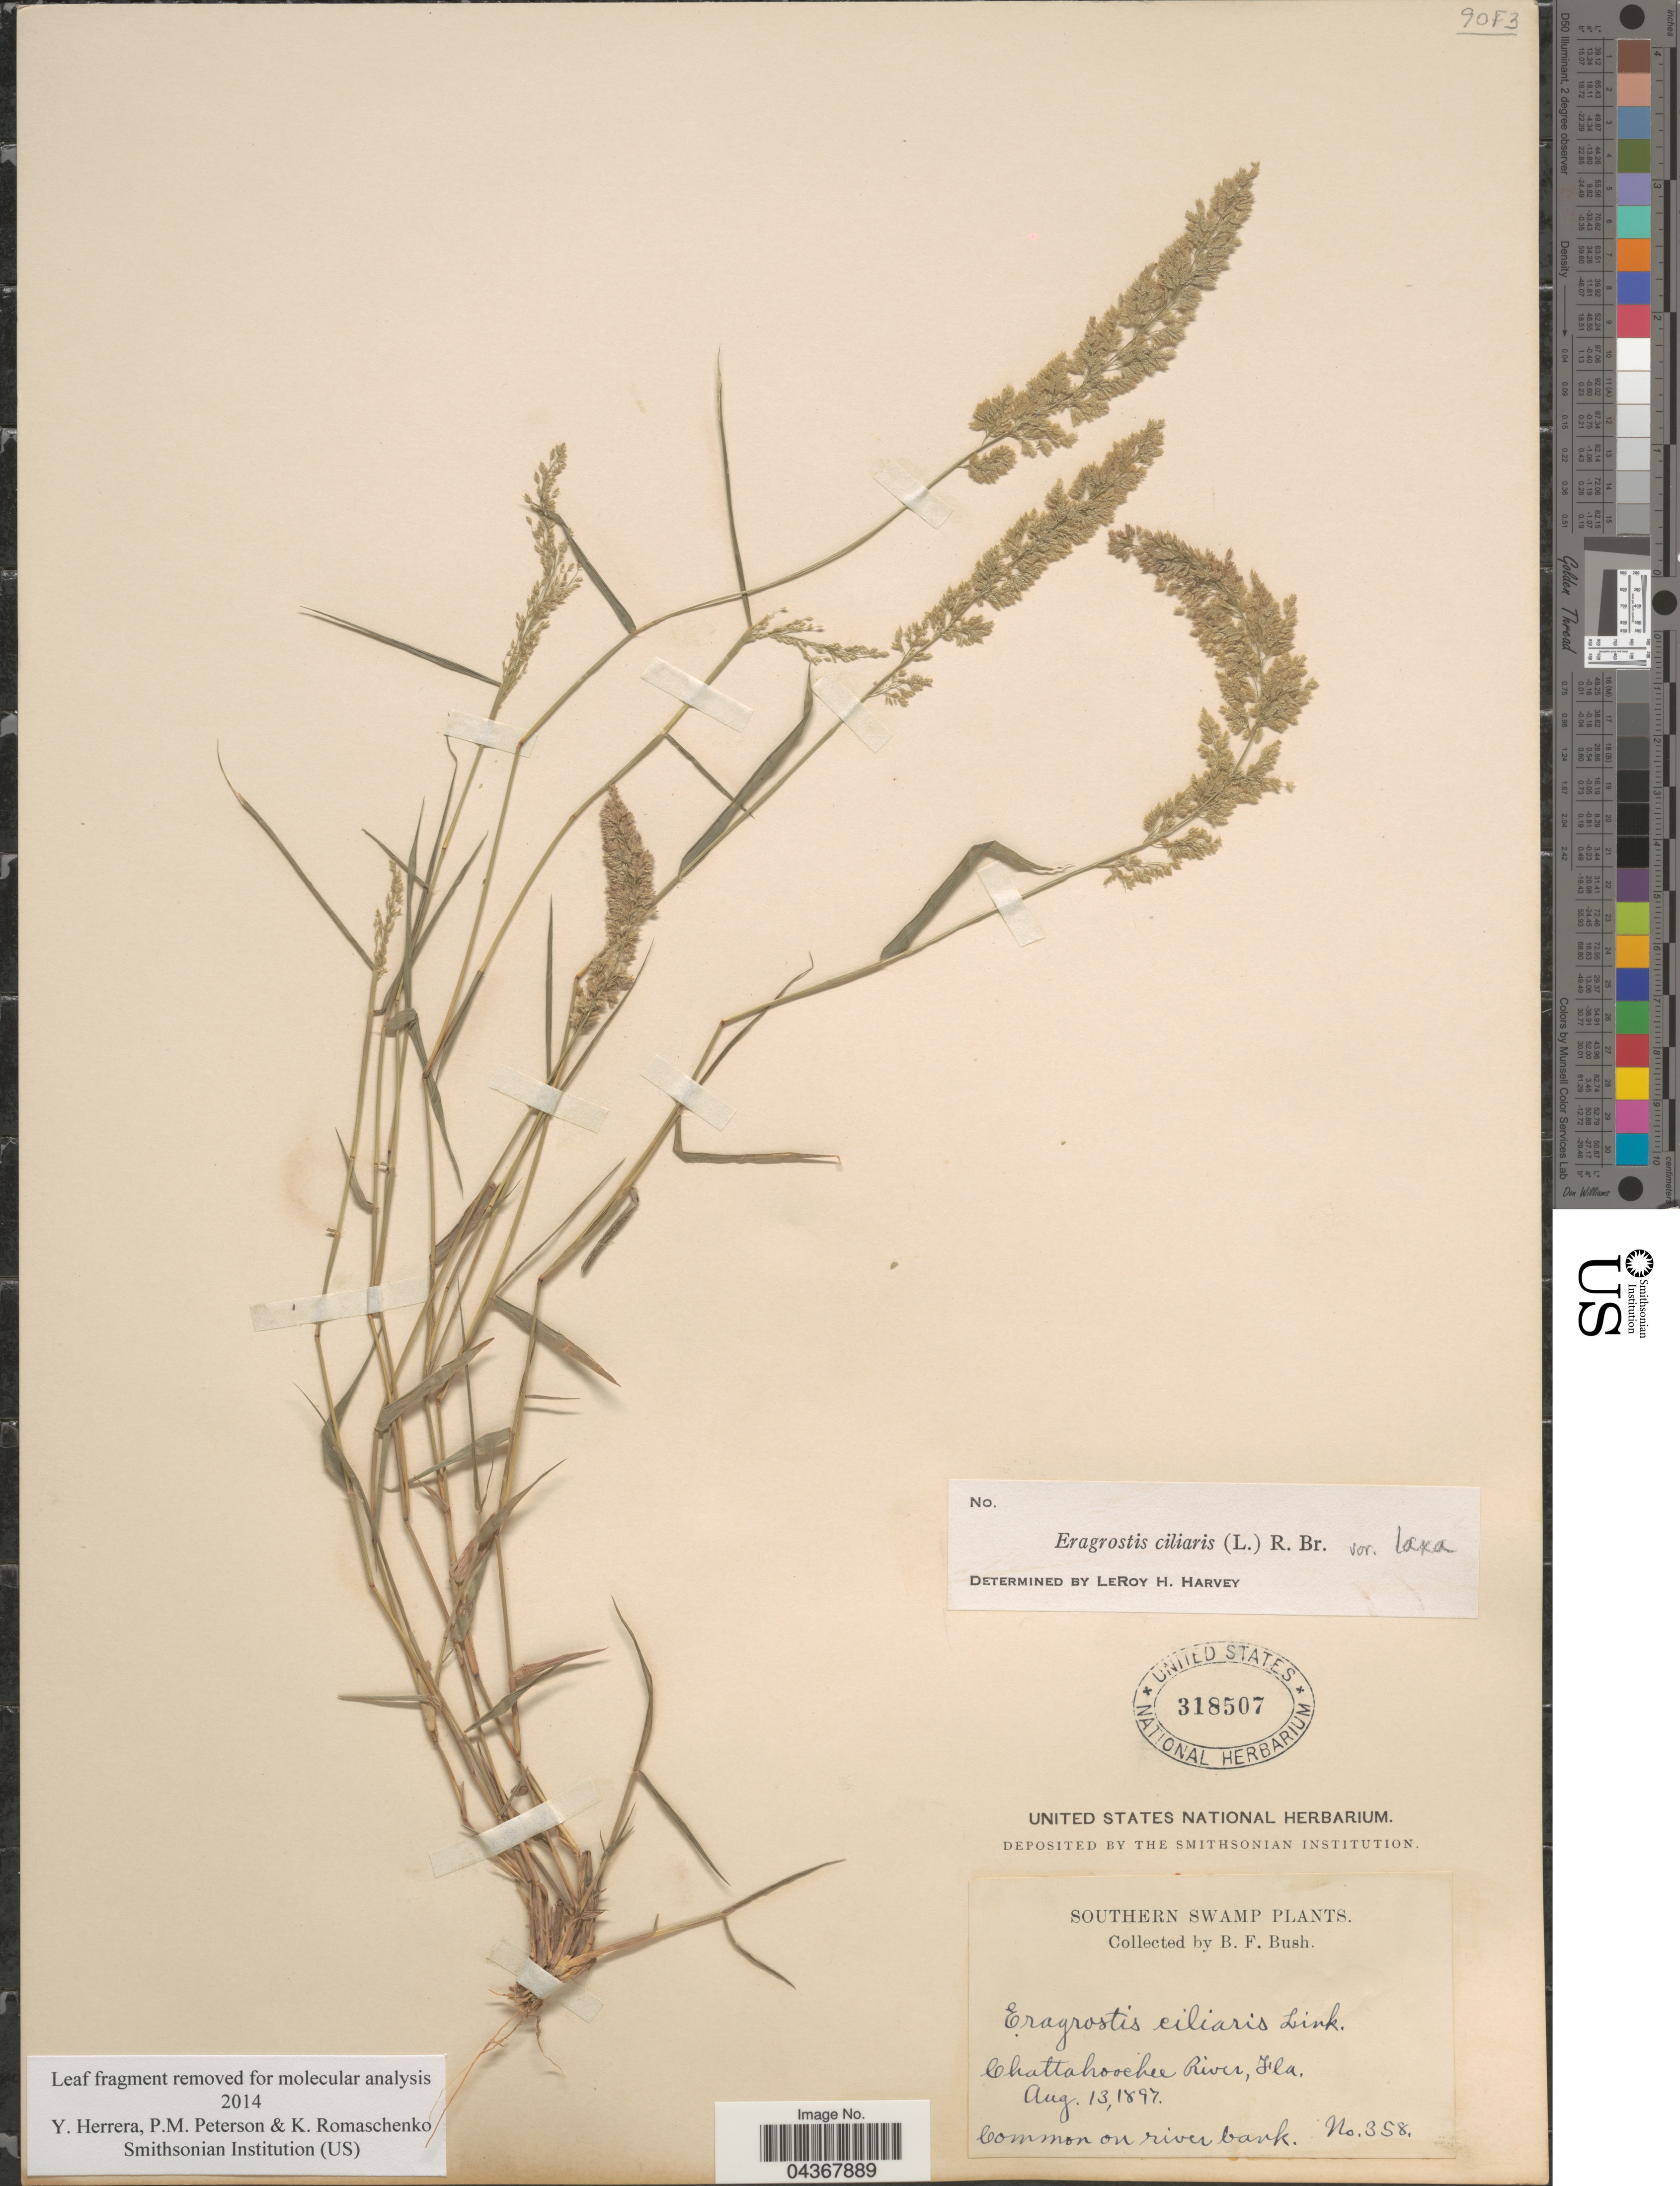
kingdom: Plantae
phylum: Tracheophyta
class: Liliopsida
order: Poales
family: Poaceae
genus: Eragrostis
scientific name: Eragrostis ciliaris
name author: (L.) R. Br.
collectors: B. F. Bush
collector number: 358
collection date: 1897-08-13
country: United States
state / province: Florida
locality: Southern Swamp. Chattahoochee River.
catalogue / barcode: US 318507